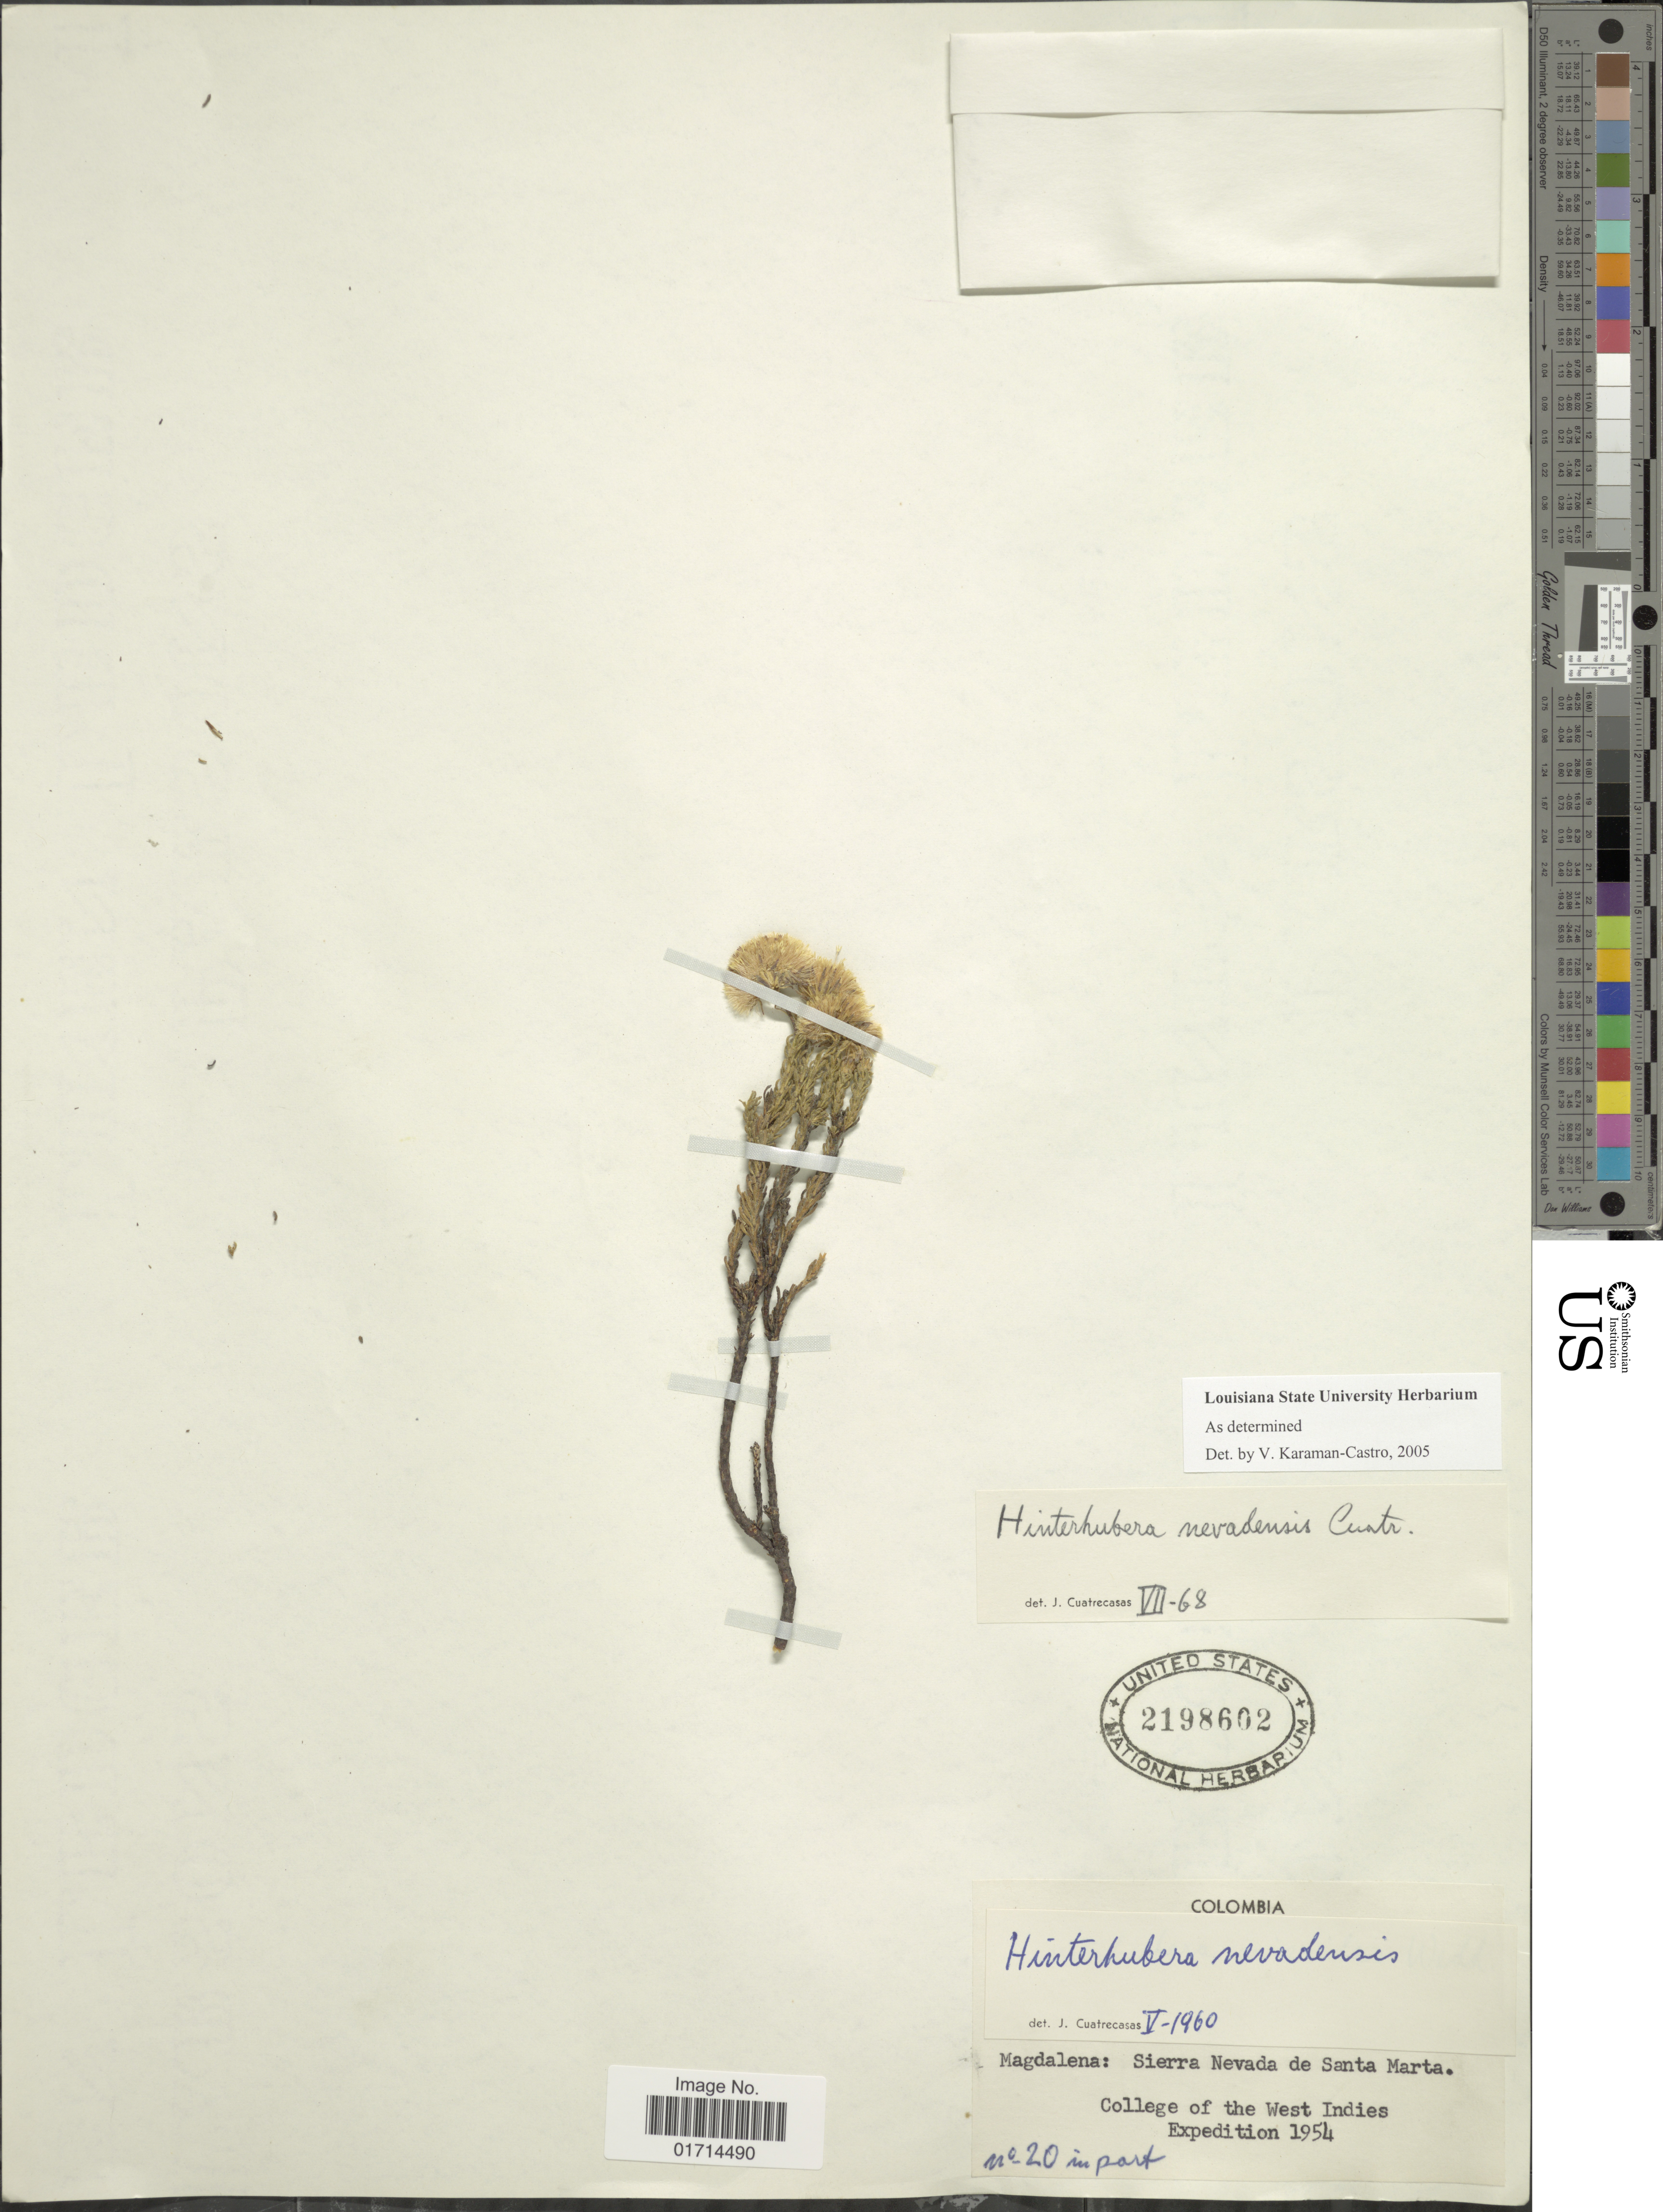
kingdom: Plantae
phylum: Tracheophyta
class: Magnoliopsida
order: Asterales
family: Asteraceae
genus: Hinterhubera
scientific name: Hinterhubera nevadensis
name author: Cuatrec.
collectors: College of the West Indies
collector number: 20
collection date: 1954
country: Colombia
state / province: Magdalena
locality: Sierra Nevada de Santa Marta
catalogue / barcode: US 2198602